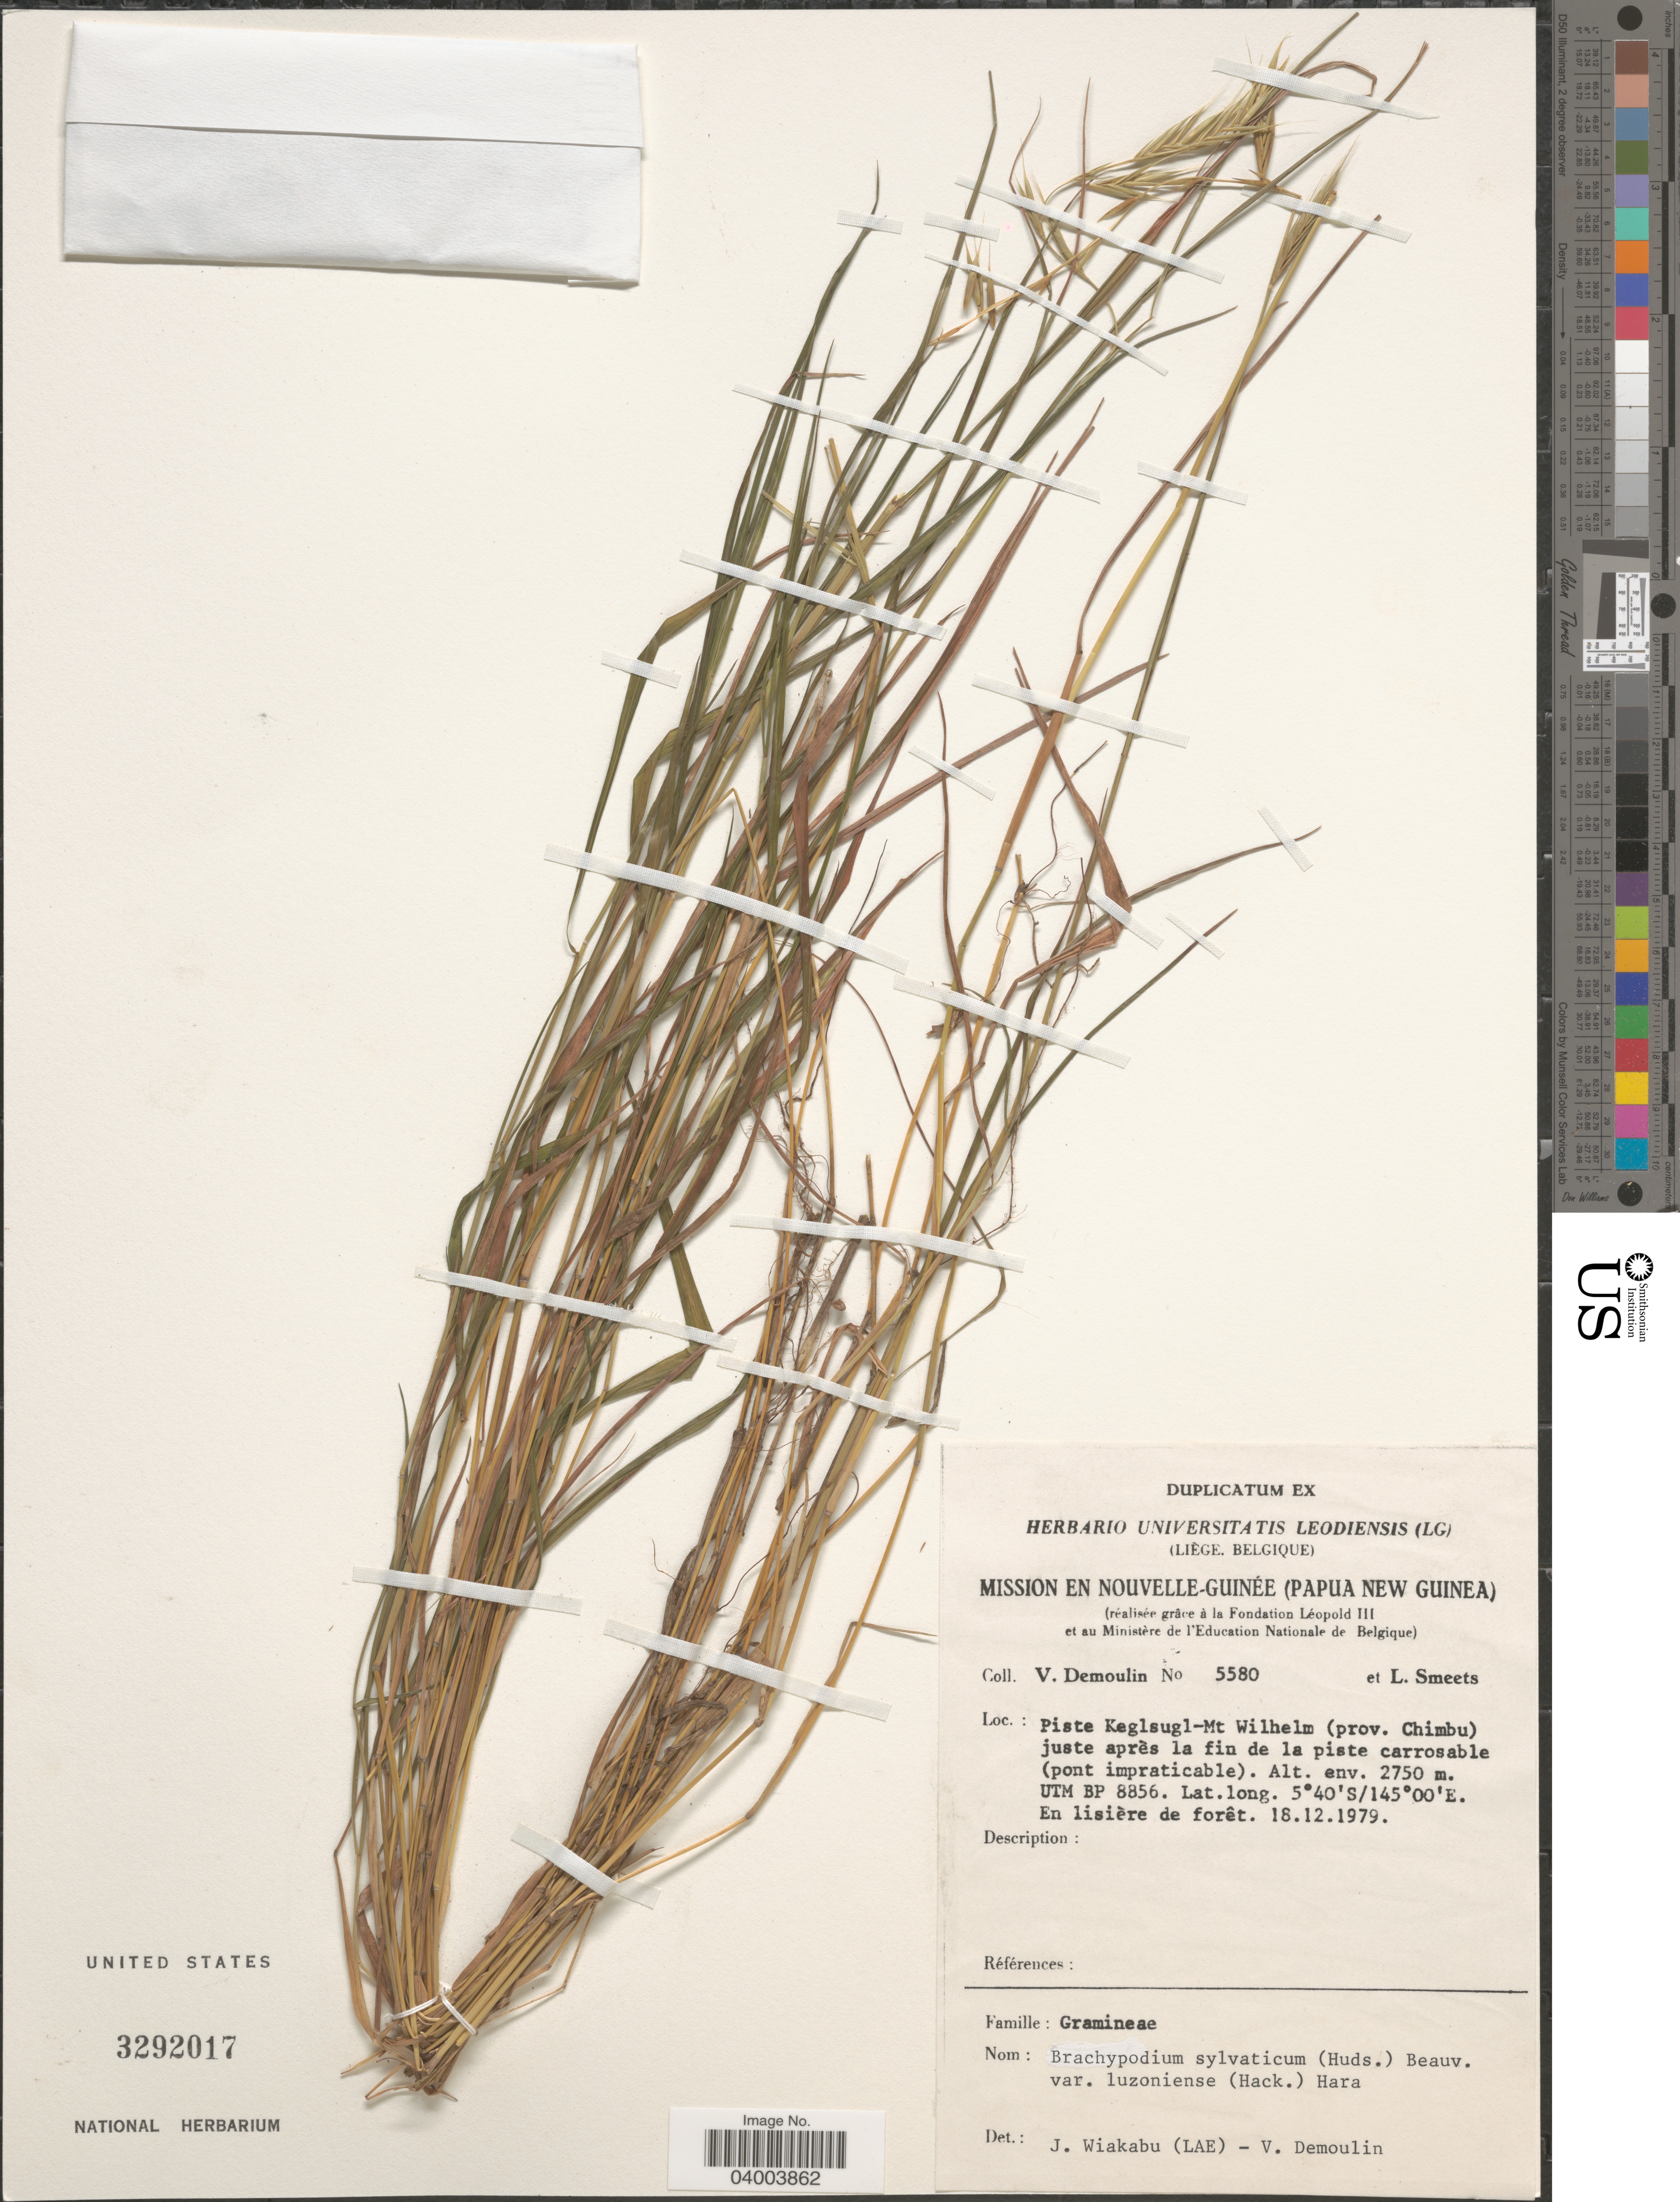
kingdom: Plantae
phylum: Tracheophyta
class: Liliopsida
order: Poales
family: Poaceae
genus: Brachypodium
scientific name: Brachypodium sylvaticum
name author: (Huds.) P. Beauv.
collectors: V. Demoulin & L. Smeets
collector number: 5580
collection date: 1979-12-18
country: Papua New Guinea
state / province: Chimbu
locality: Nouvelle-Guinée (Papua New Guinea). Piste Keglsugl-Mt Wilhelm (prov. Chimbu) juste après la fin de la piste carrosable (pont impraticable). UTM BP 8856.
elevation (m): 2750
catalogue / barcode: US 3292017